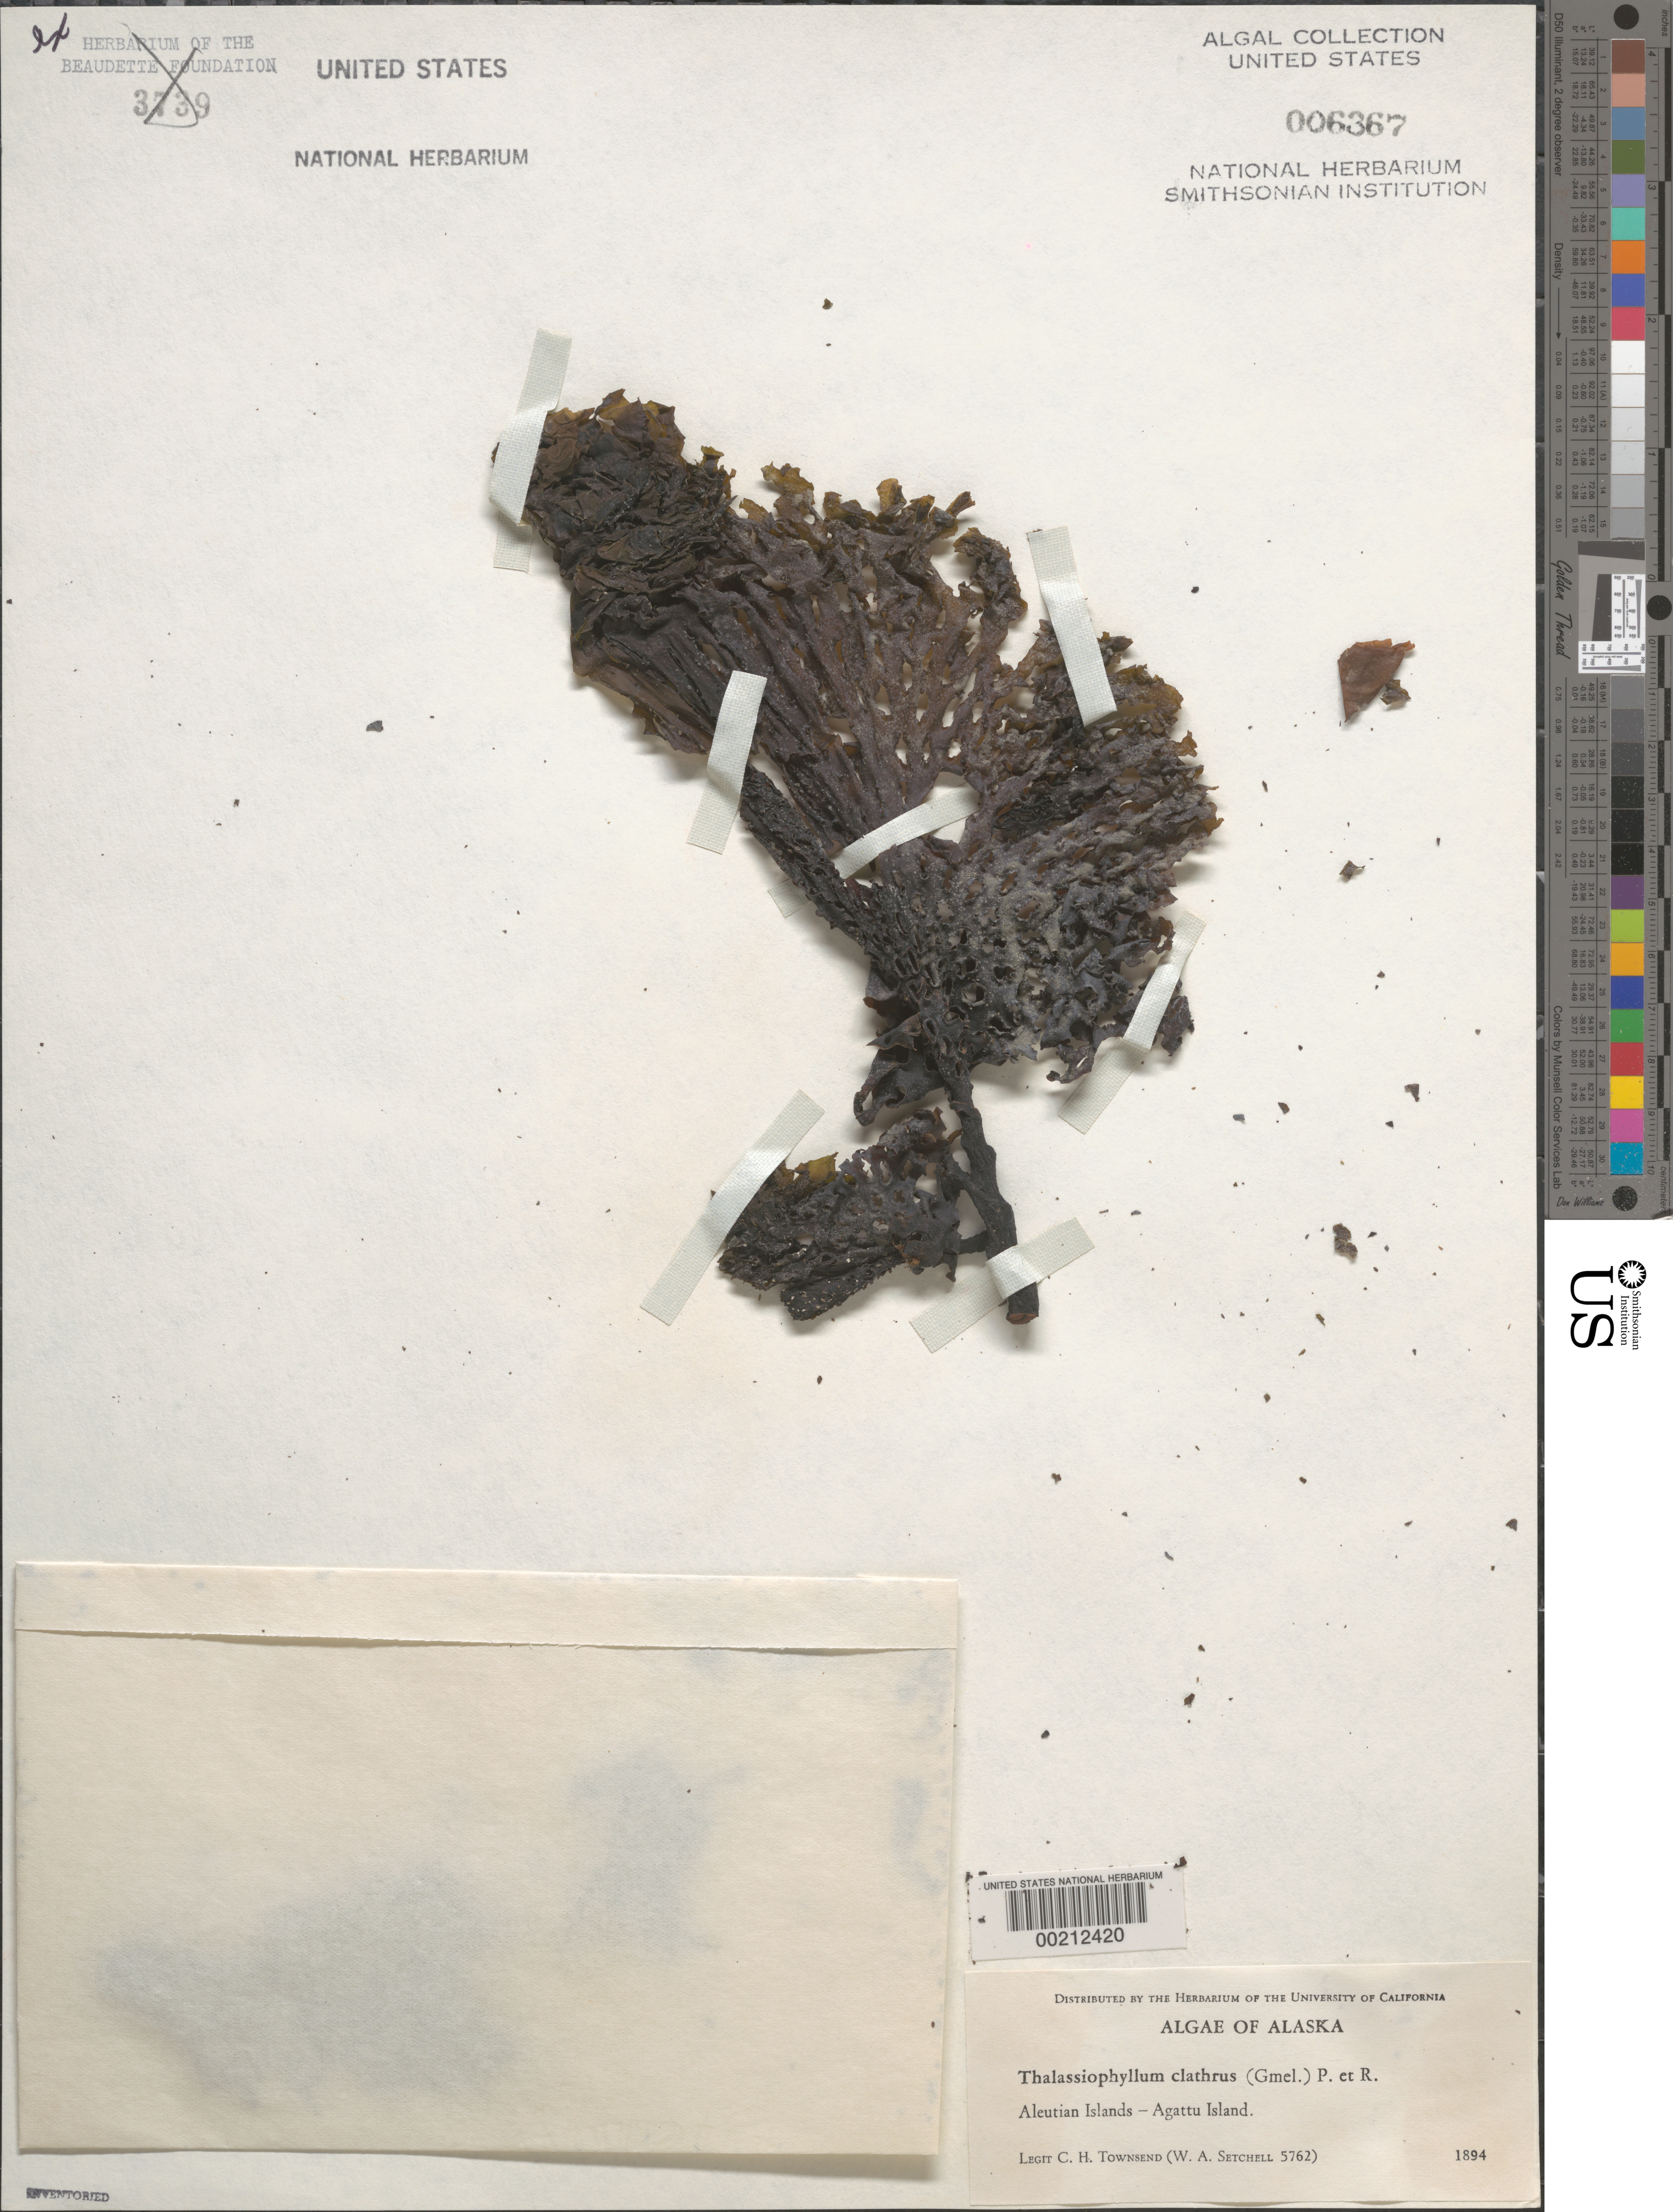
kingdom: Chromista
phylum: Ochrophyta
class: Phaeophyceae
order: Laminariales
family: Costariaceae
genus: Thalassiophyllum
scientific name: Thalassiophyllum clathrus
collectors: C. H. Townsend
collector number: Setchell 5762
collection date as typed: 1894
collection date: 1894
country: United States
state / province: Alaska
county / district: Aleutian Islands Division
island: Agattu Island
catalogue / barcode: US 6367